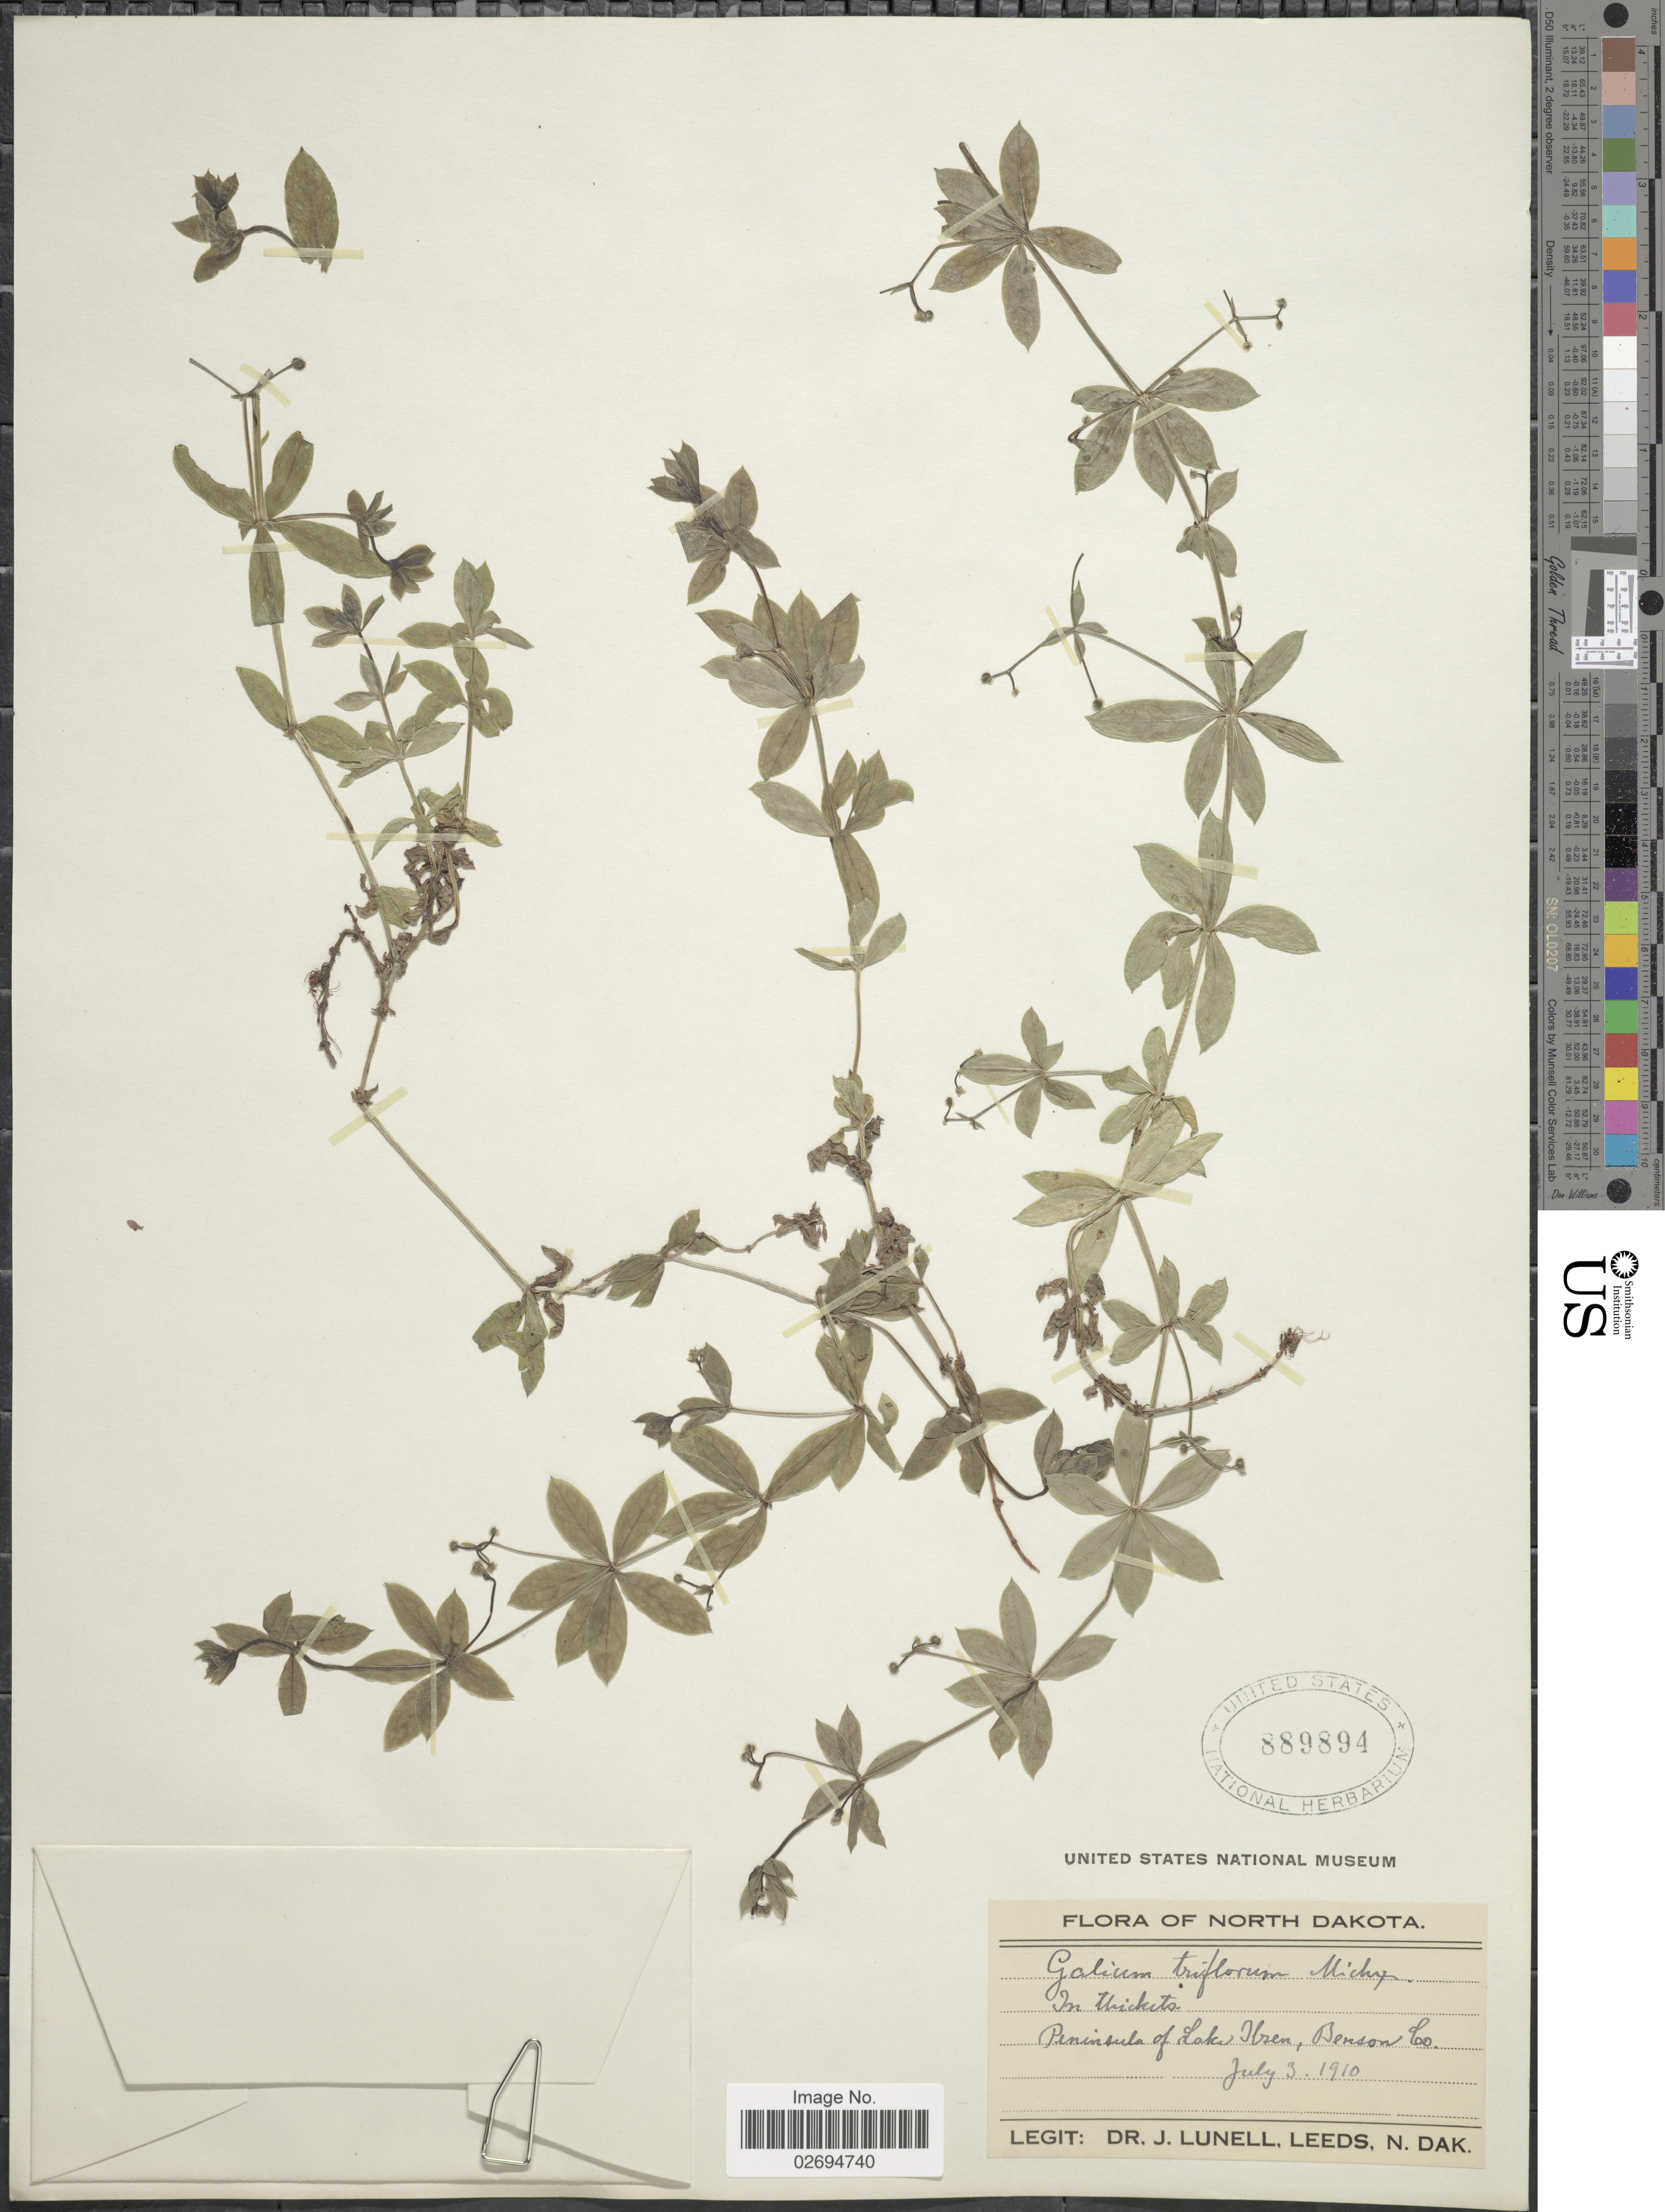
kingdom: Plantae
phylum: Tracheophyta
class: Magnoliopsida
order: Gentianales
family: Rubiaceae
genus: Galium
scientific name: Galium triflorum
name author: Michx.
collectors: J. Lunell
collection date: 1910-07-03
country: United States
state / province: North Dakota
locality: In thickets, Peninsula of Lake Ibsen, Benson Co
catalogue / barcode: US 889894